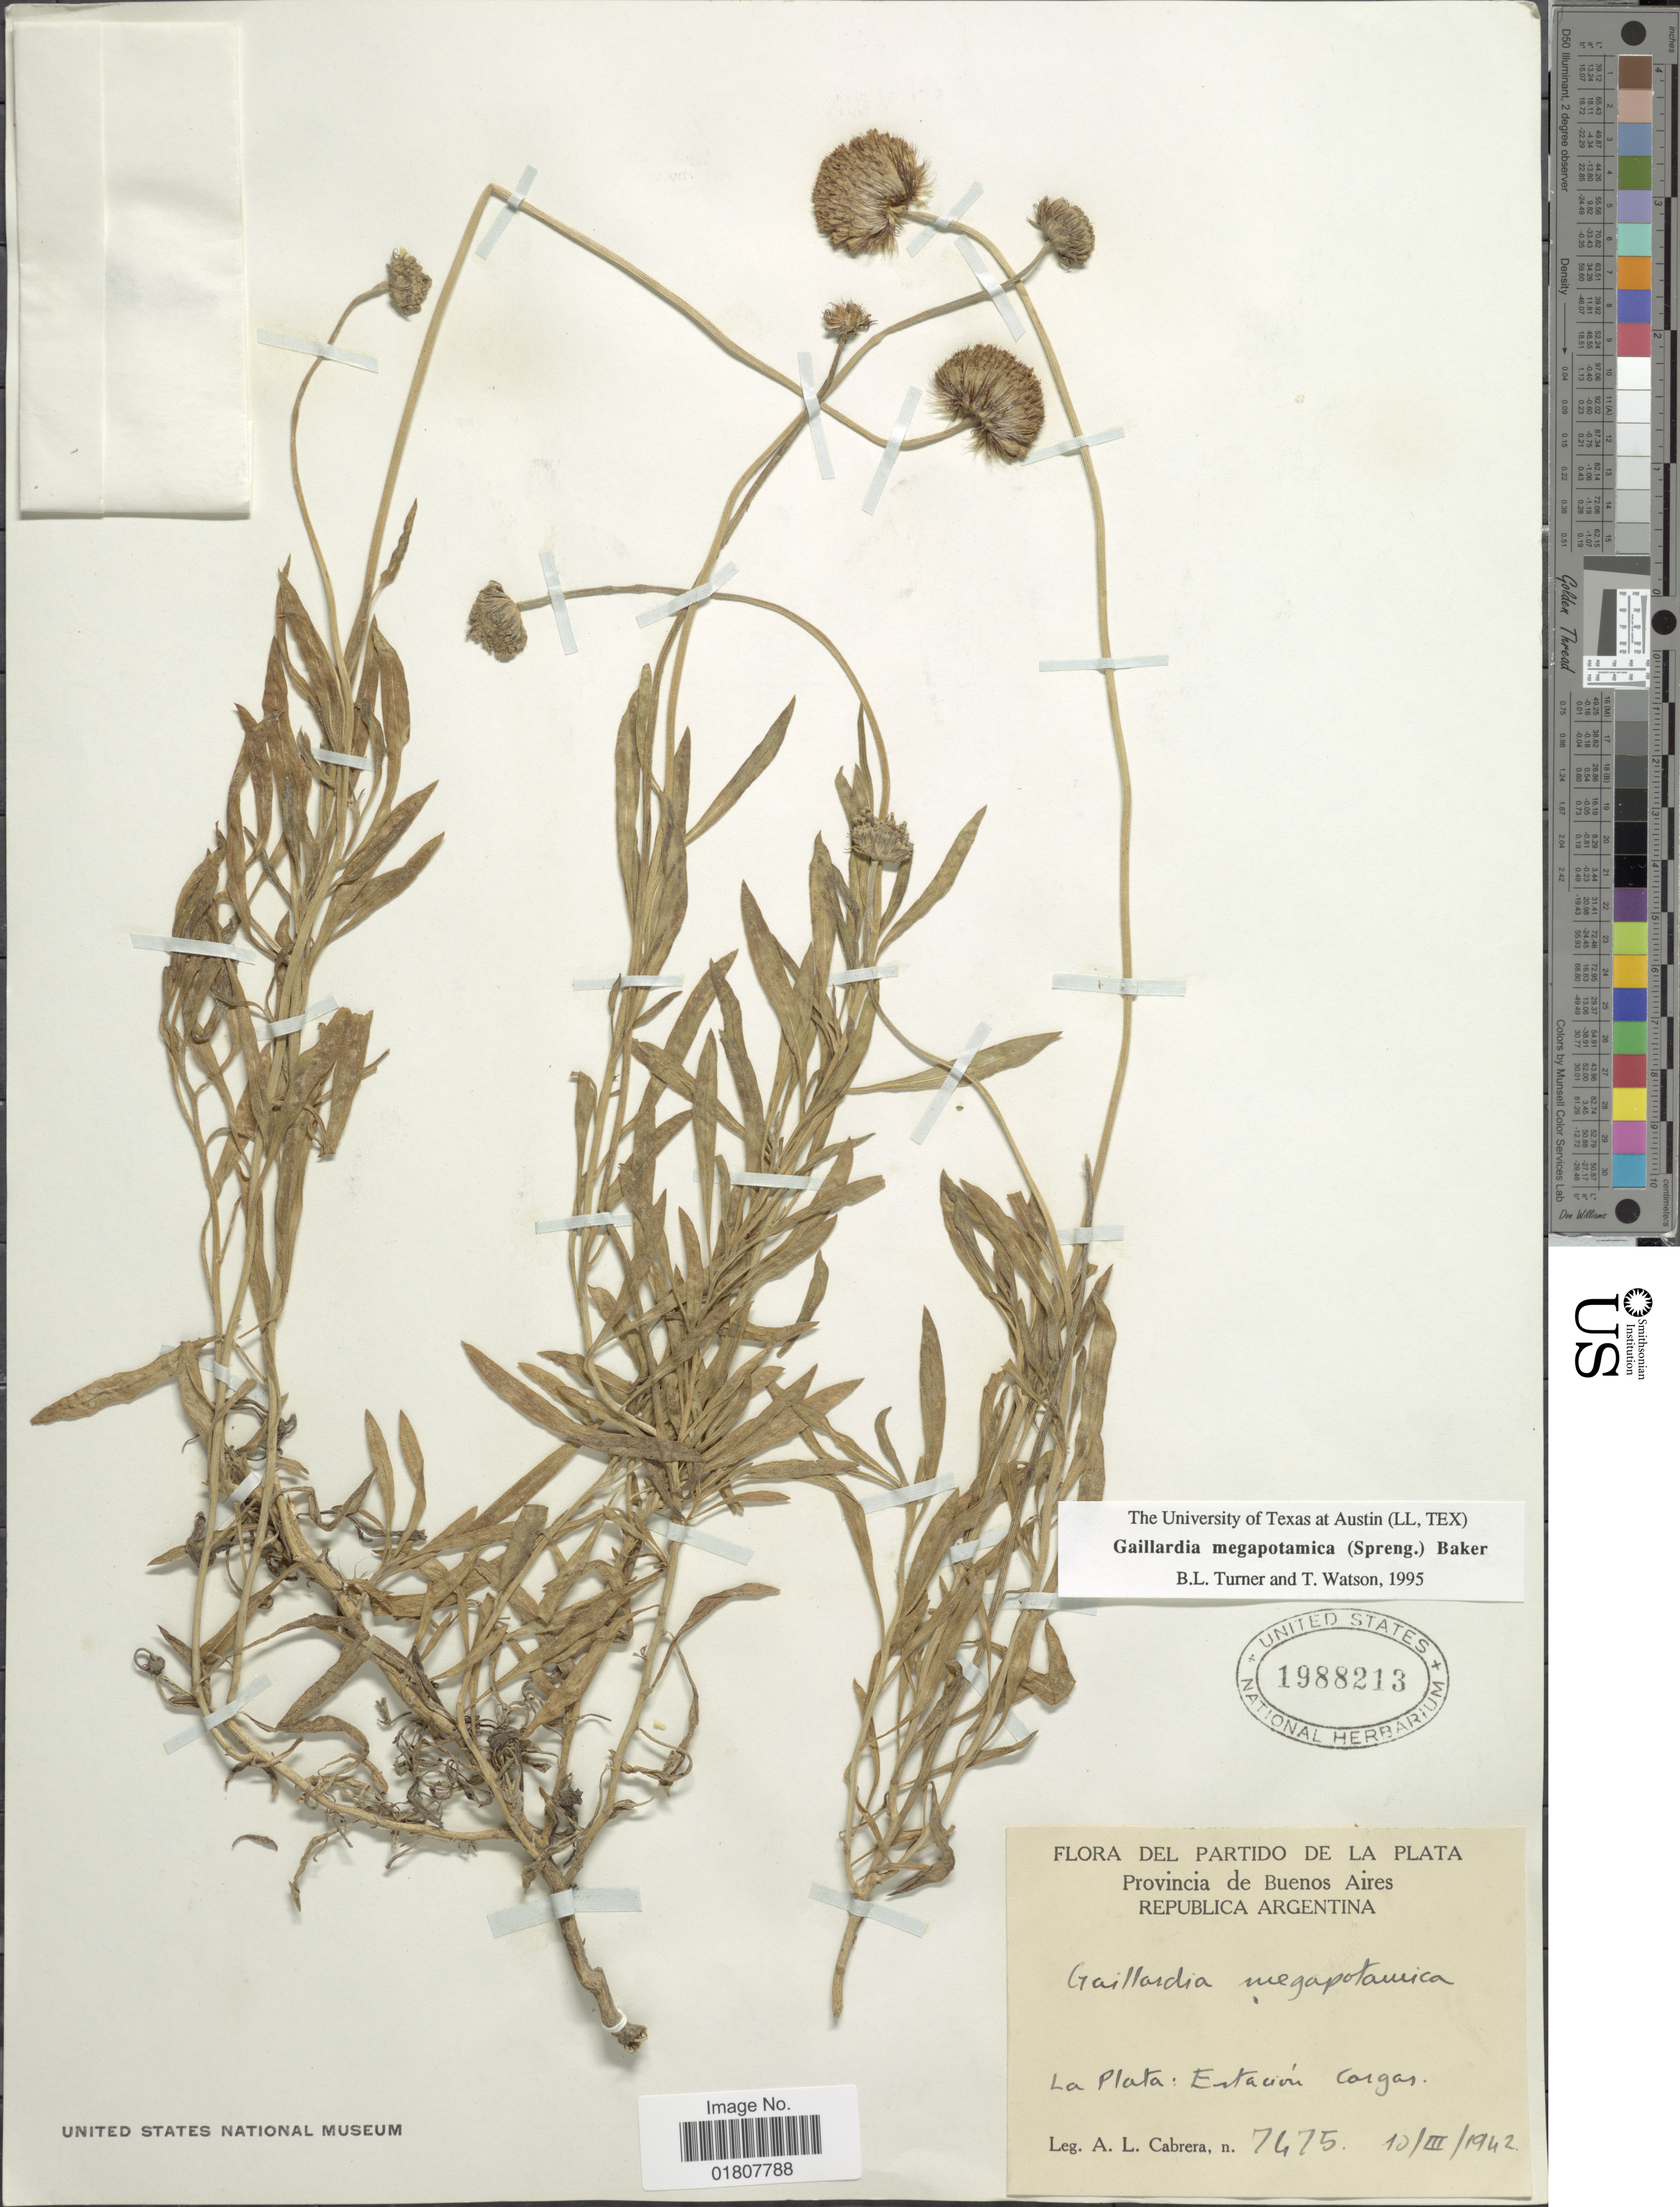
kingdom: Plantae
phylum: Tracheophyta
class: Magnoliopsida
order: Asterales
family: Asteraceae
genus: Gaillardia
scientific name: Gaillardia megapotamica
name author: (Spreng.) Baker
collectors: A. L. Cabrera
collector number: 7475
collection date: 1942-03-10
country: Argentina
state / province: Buenos Aires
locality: Partido de La Plata, Republica Argentina, La Plata, Estacion Cargas.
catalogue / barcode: US 1988213